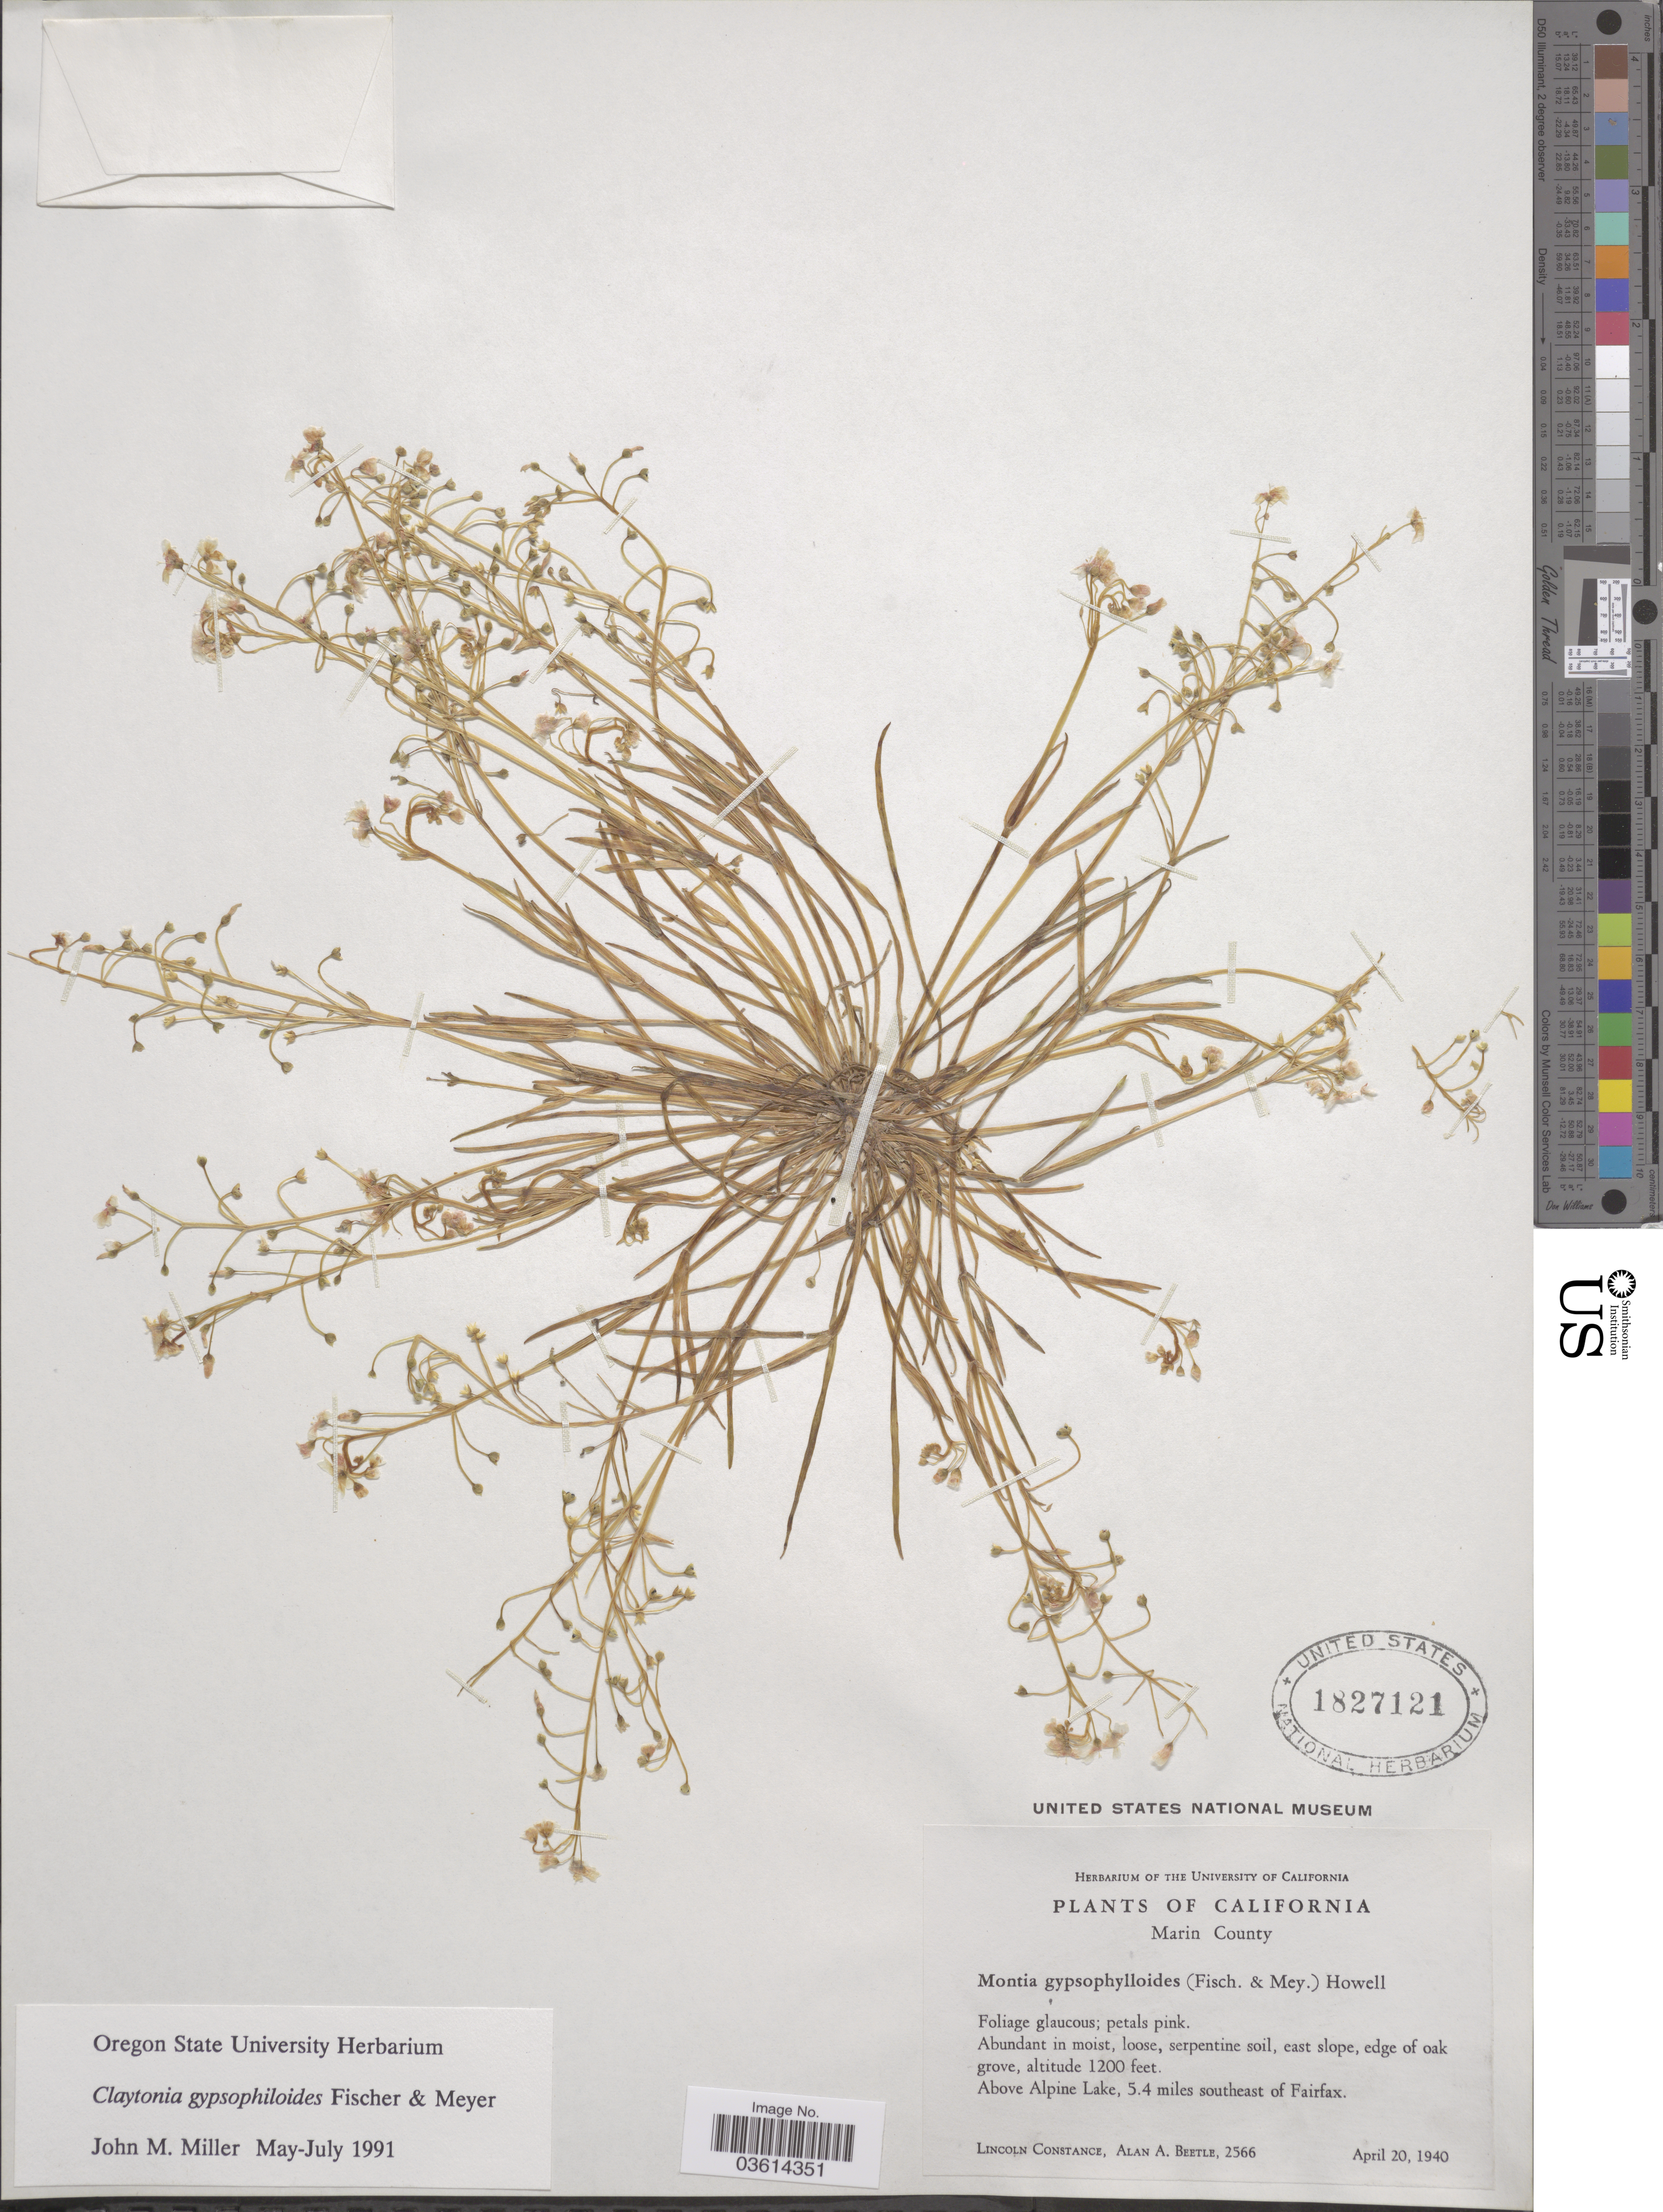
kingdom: Plantae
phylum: Tracheophyta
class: Magnoliopsida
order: Caryophyllales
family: Montiaceae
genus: Claytonia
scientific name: Claytonia gypsophiloides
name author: Fisch. & C.A. Mey.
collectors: L. Constance & A. A. Beetle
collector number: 2566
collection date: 1940-04-20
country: United States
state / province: California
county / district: Marin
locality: Marin County. Above Alpine Lake, 5.4 miles southeast of Fairfax.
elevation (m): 366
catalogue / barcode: US 1827121